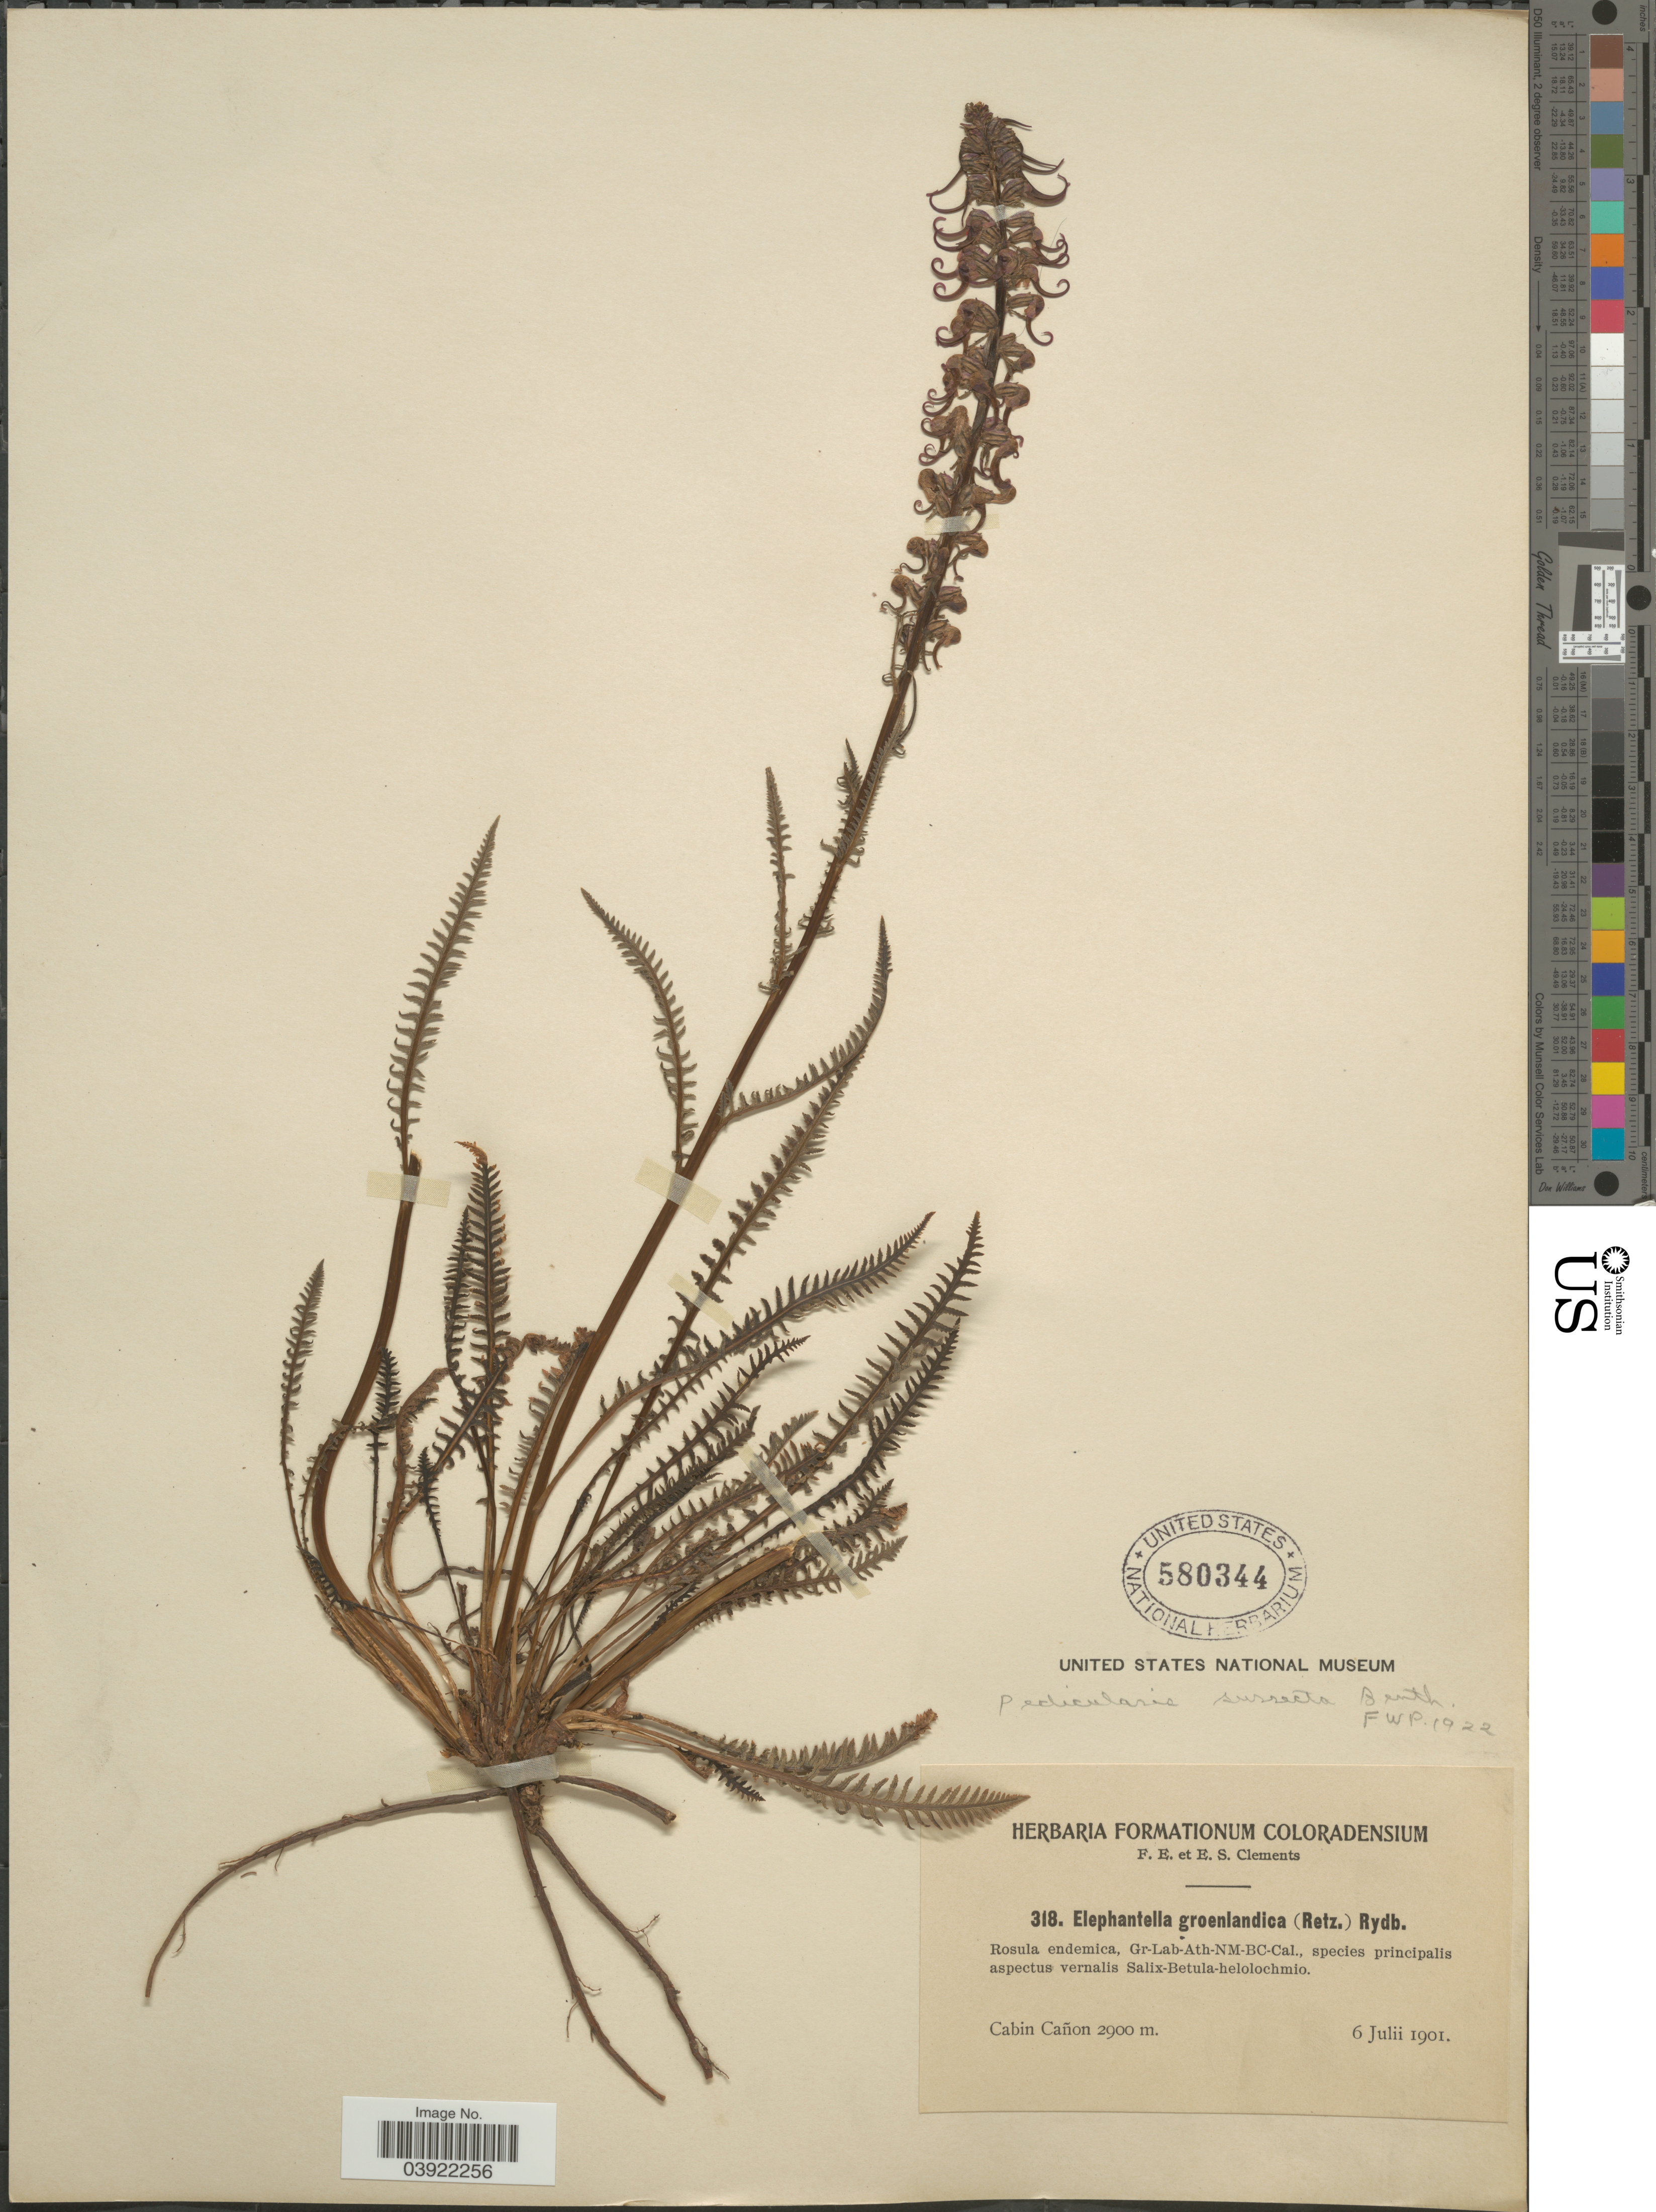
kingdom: Plantae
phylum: Tracheophyta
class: Magnoliopsida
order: Lamiales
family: Orobanchaceae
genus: Pedicularis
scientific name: Pedicularis groenlandica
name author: Retz.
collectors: F. E. Clements & E. S. Clements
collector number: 318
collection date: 1901-07-06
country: United States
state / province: Colorado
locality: Cabin Cañon.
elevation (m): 2900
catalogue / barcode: US 580344